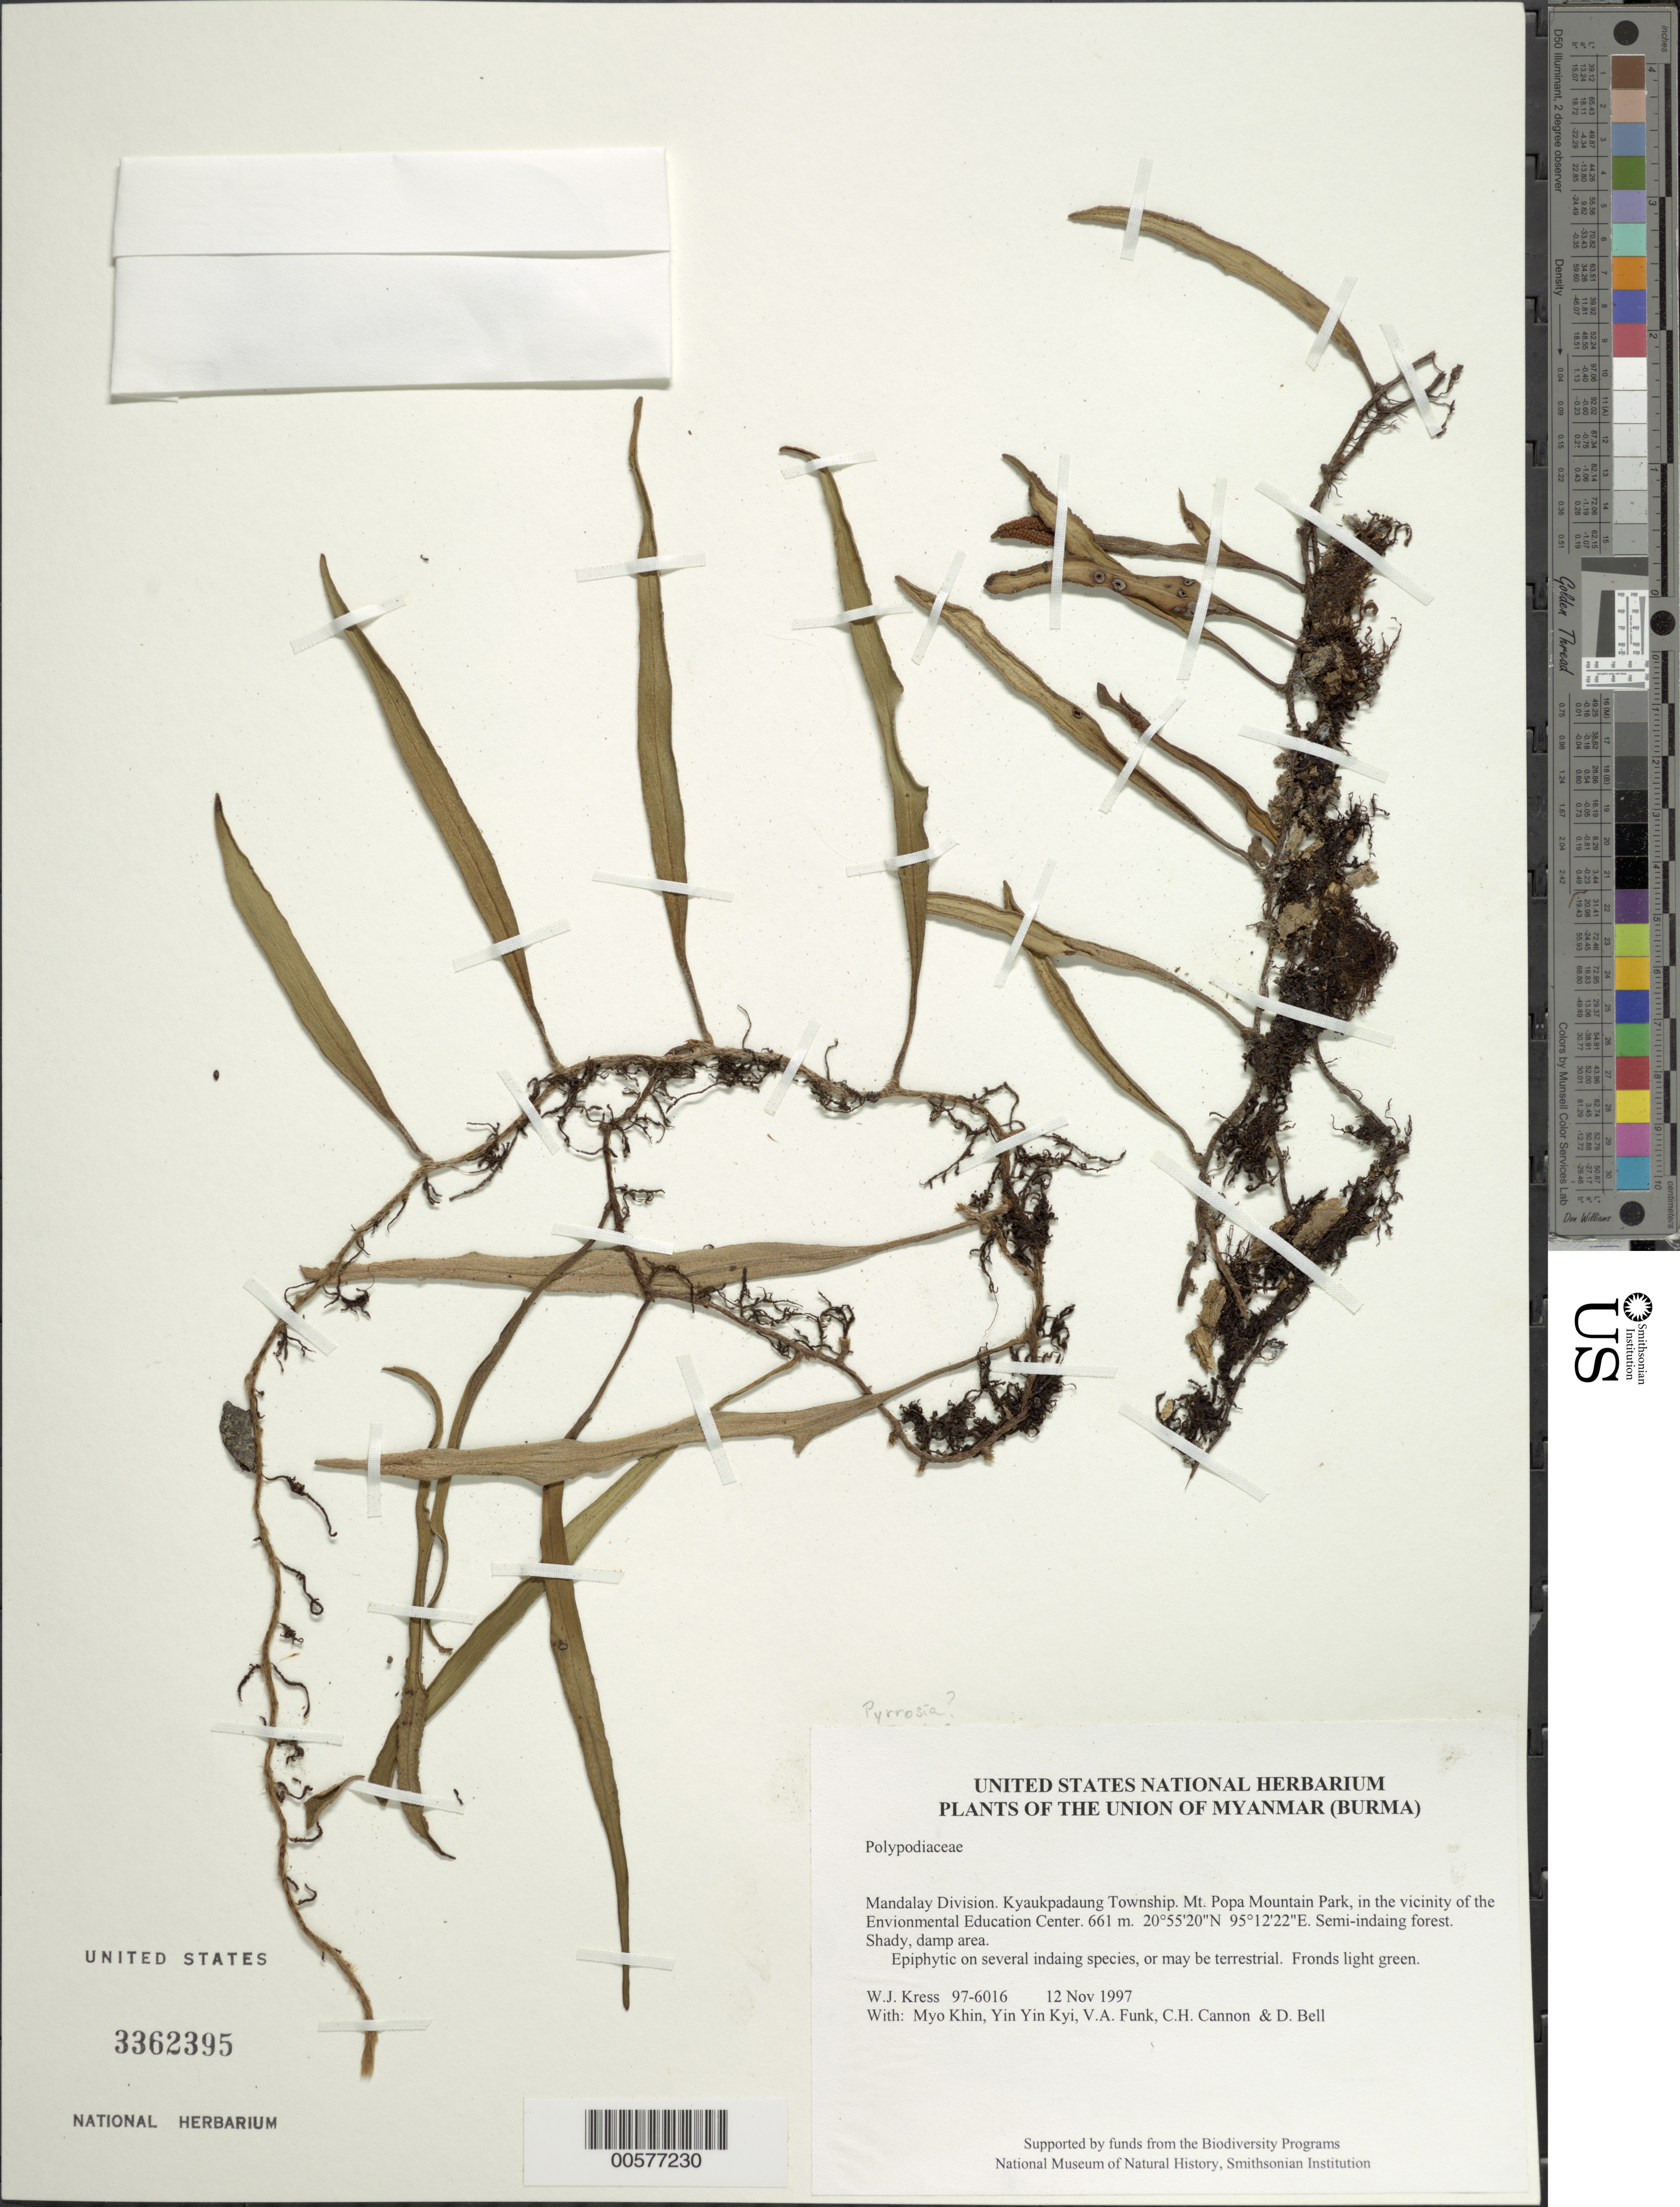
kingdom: Plantae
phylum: Tracheophyta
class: Polypodiopsida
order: Polypodiales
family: Polypodiaceae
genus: Pyrrosia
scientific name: Pyrrosia sp.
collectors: W. J. Kress, Myo Khin, Yin Yin Kyi, V. Funk, C. H. Cannon & D. A. Bell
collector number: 97-6016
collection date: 1997-11-12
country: Myanmar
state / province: Mandalay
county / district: Kyaukpadaung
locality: Mt. Popa Mountain Park, in the vicinity of the Envionmental Education Center.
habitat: Semi-indaing forest. Shady, damp area.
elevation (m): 661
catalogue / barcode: US 3362395